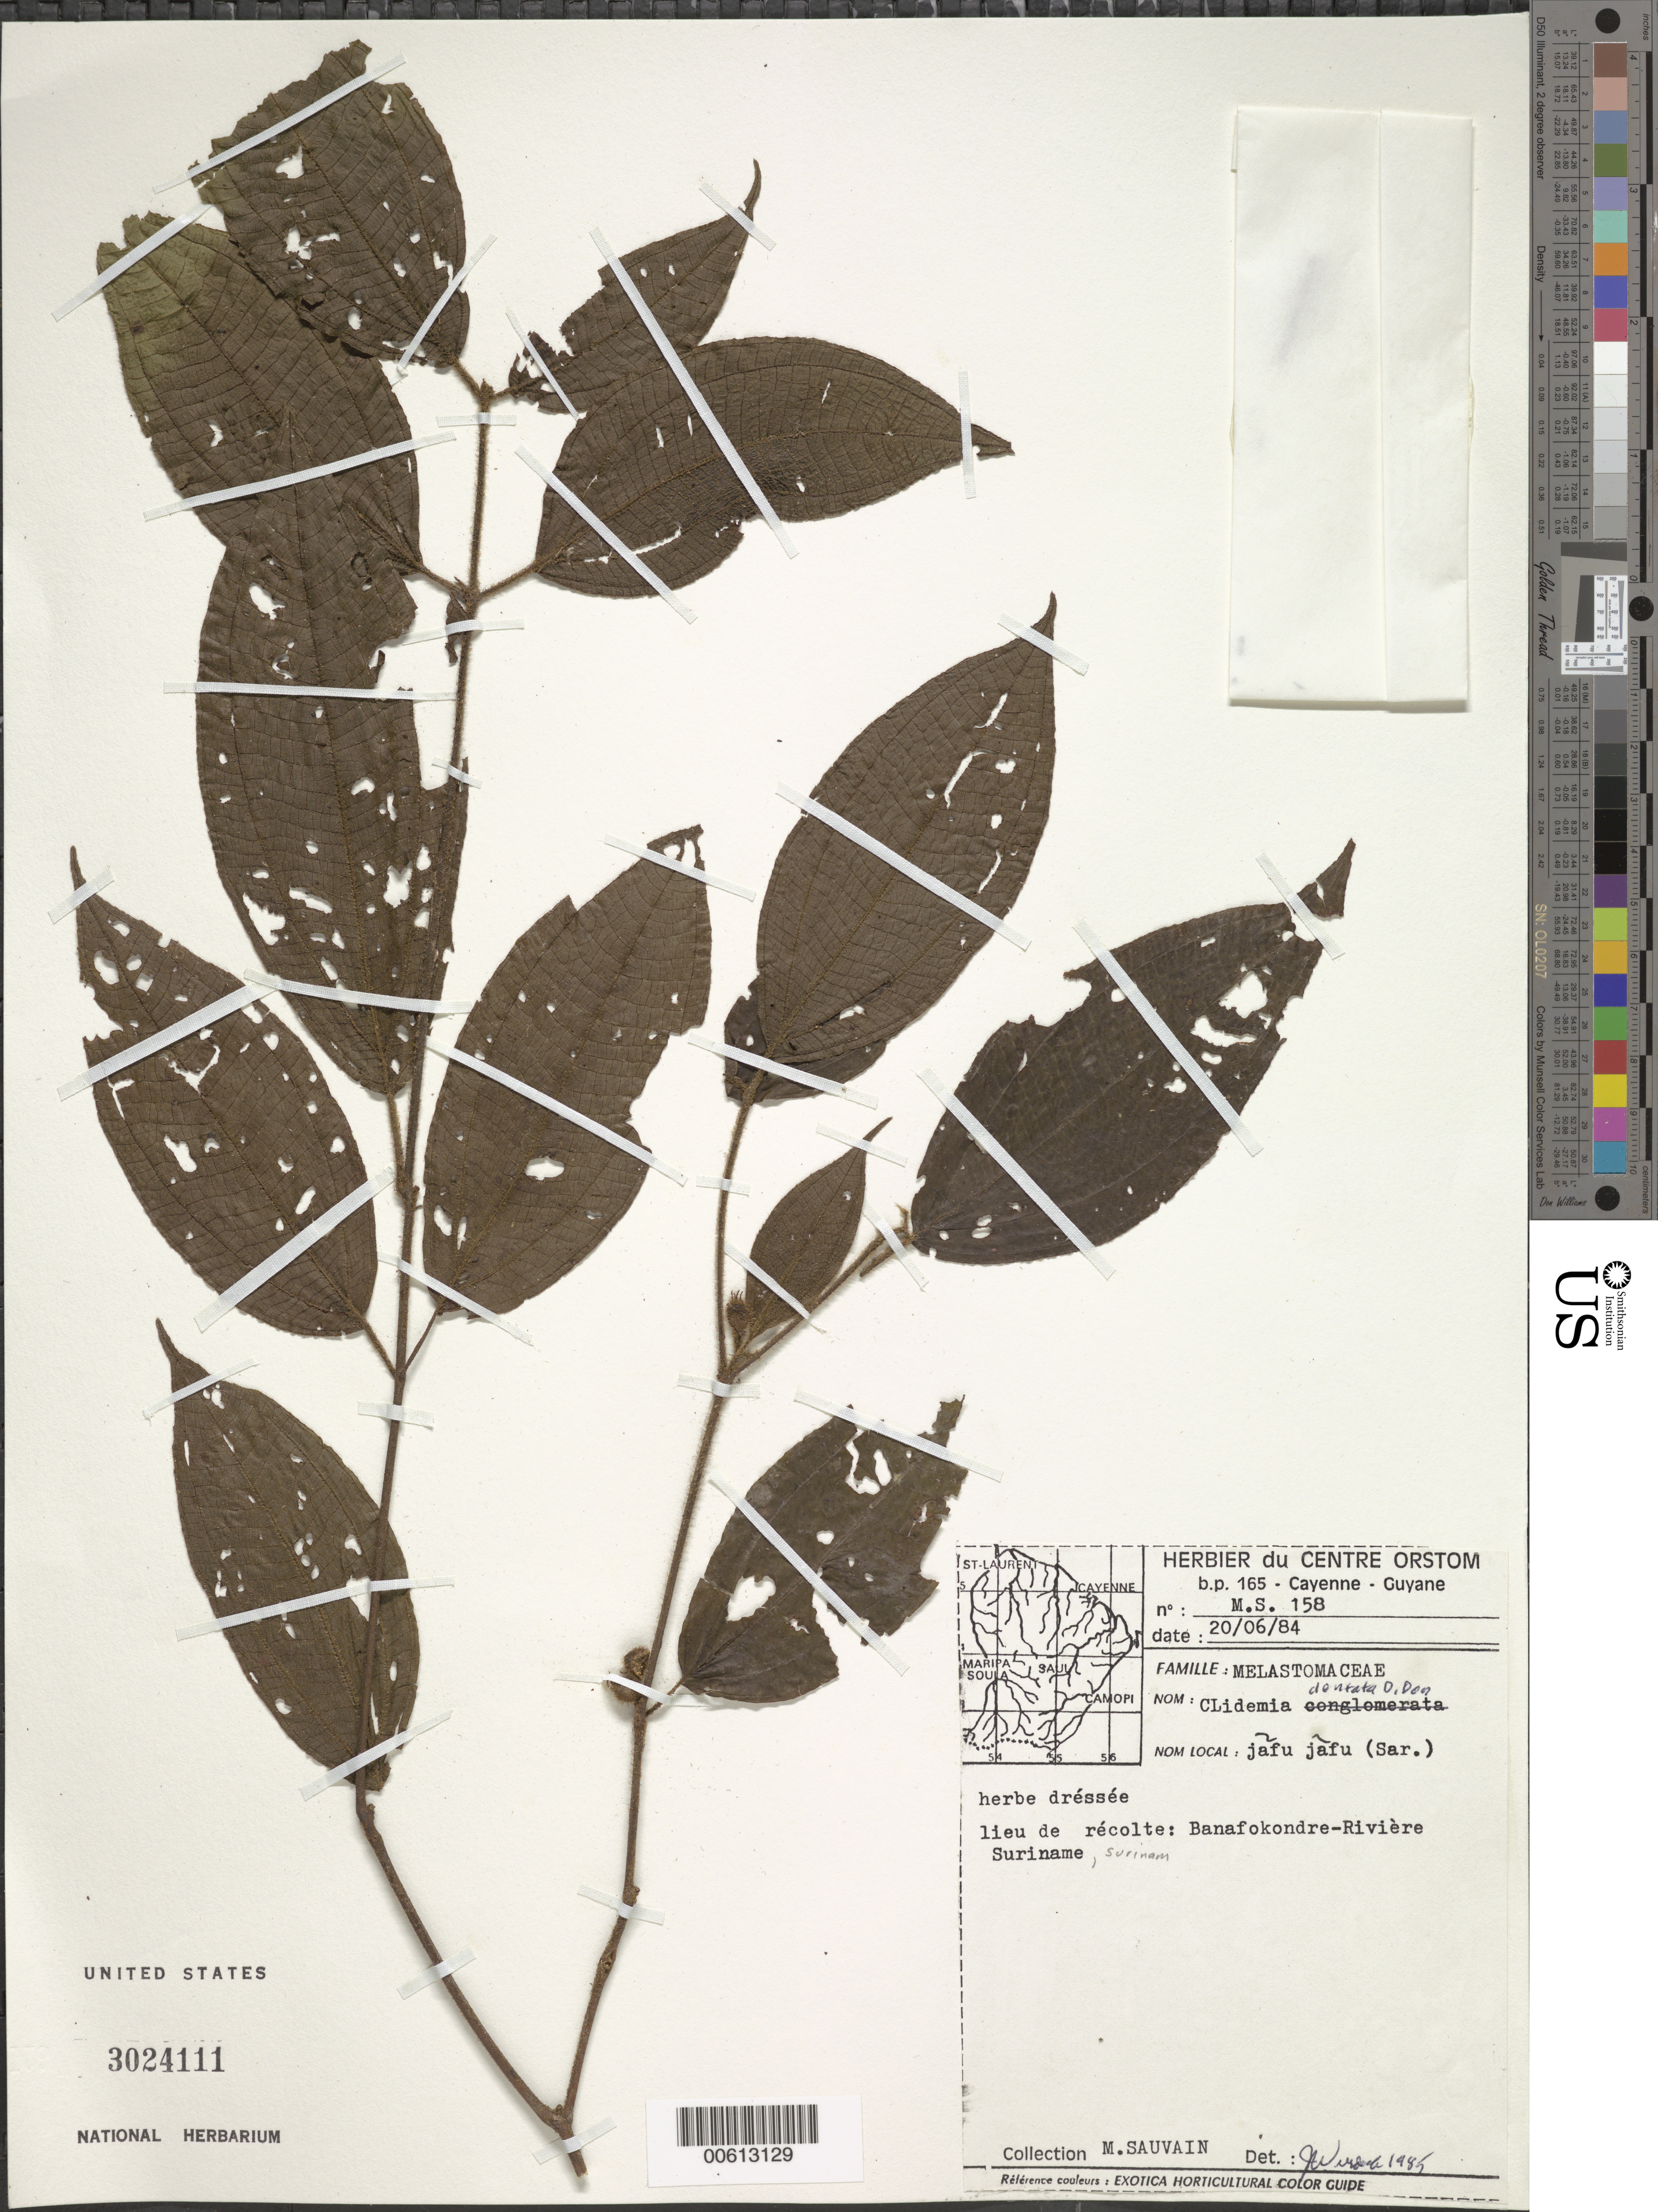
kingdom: Plantae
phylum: Tracheophyta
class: Magnoliopsida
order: Myrtales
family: Melastomataceae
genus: Clidemia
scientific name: Clidemia dentata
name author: D. Don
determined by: Wurdack, John J., (US), US (UNITED STATES)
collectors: M. Sauvain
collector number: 158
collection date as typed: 20-Jun-84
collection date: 1984-06-20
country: Suriname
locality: Banafokondre, SURINAMEe R.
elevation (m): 200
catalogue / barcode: US 3024111